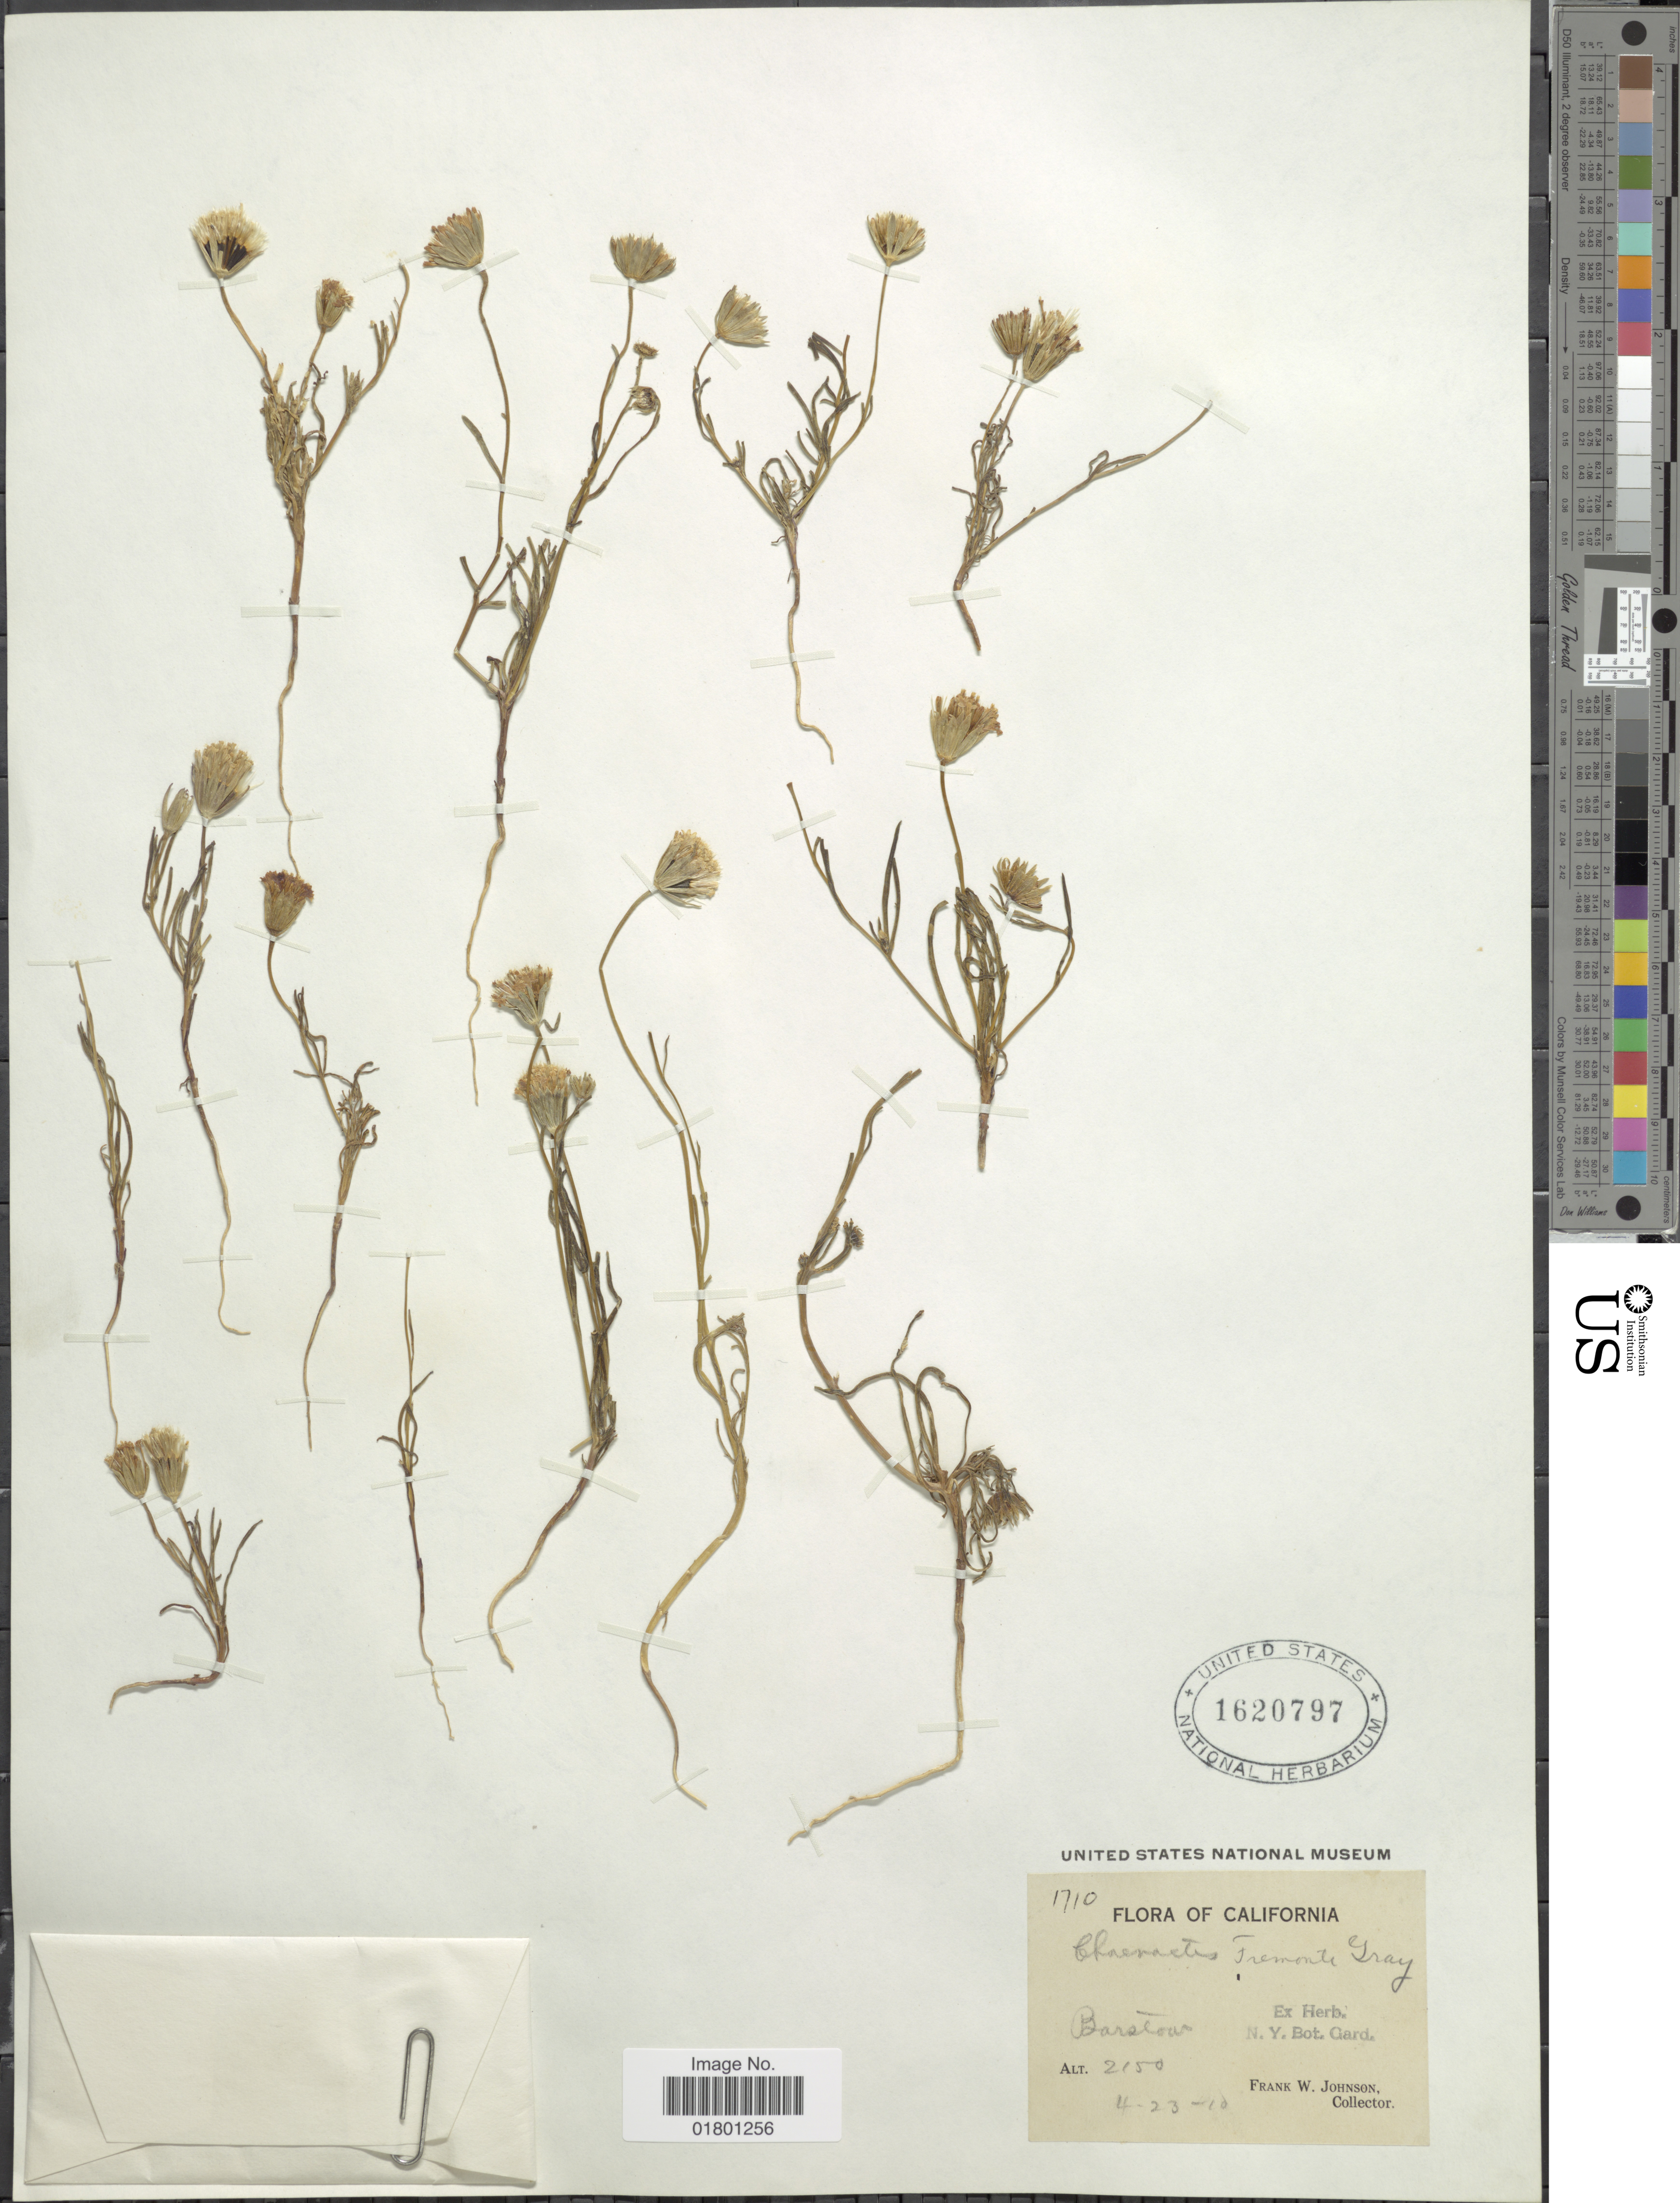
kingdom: Plantae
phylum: Tracheophyta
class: Magnoliopsida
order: Asterales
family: Asteraceae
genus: Chaenactis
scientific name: Chaenactis fremontii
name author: A. Gray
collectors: F. W. Johnson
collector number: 1710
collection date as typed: Transcribed d/m/y: 23/4/10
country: United States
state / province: California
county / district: San Bernardino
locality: Barstow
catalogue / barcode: US 1620797